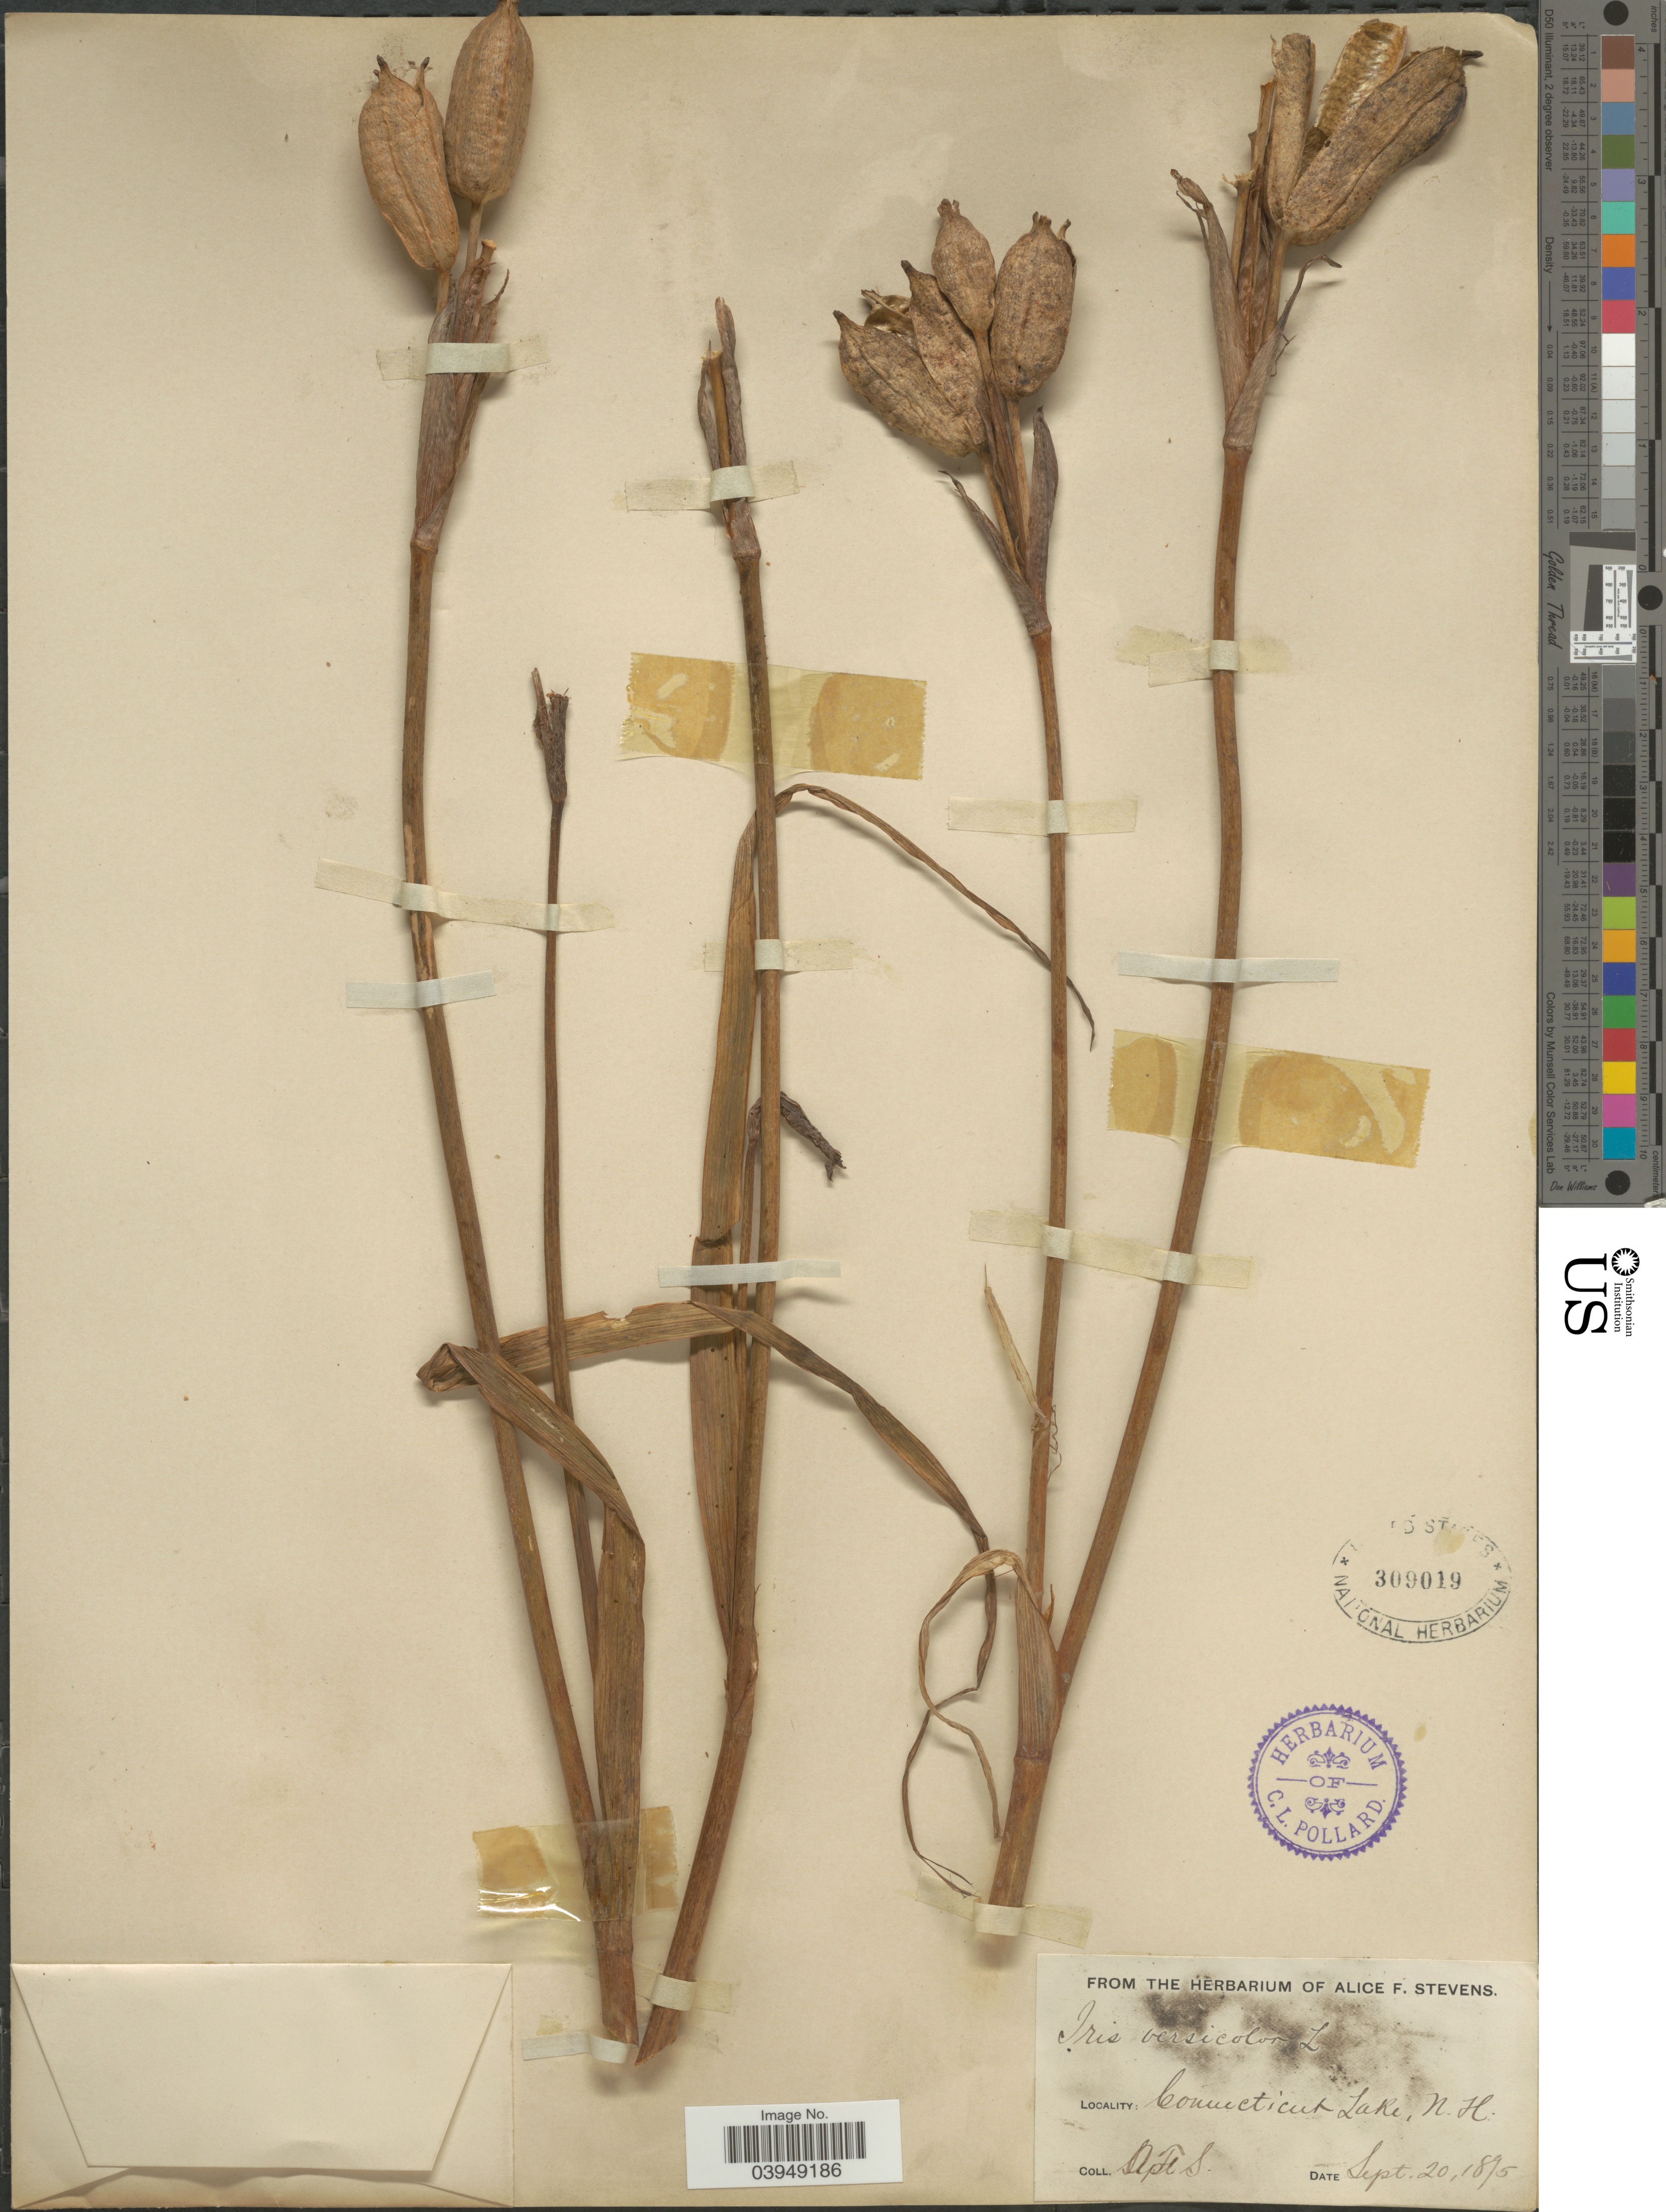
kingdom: Plantae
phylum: Tracheophyta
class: Liliopsida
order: Asparagales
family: Iridaceae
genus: Iris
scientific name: Iris versicolor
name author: L.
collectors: A. Stevens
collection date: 1895-09-20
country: United States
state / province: New Hampshire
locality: Connecticut Lake.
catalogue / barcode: US 309019